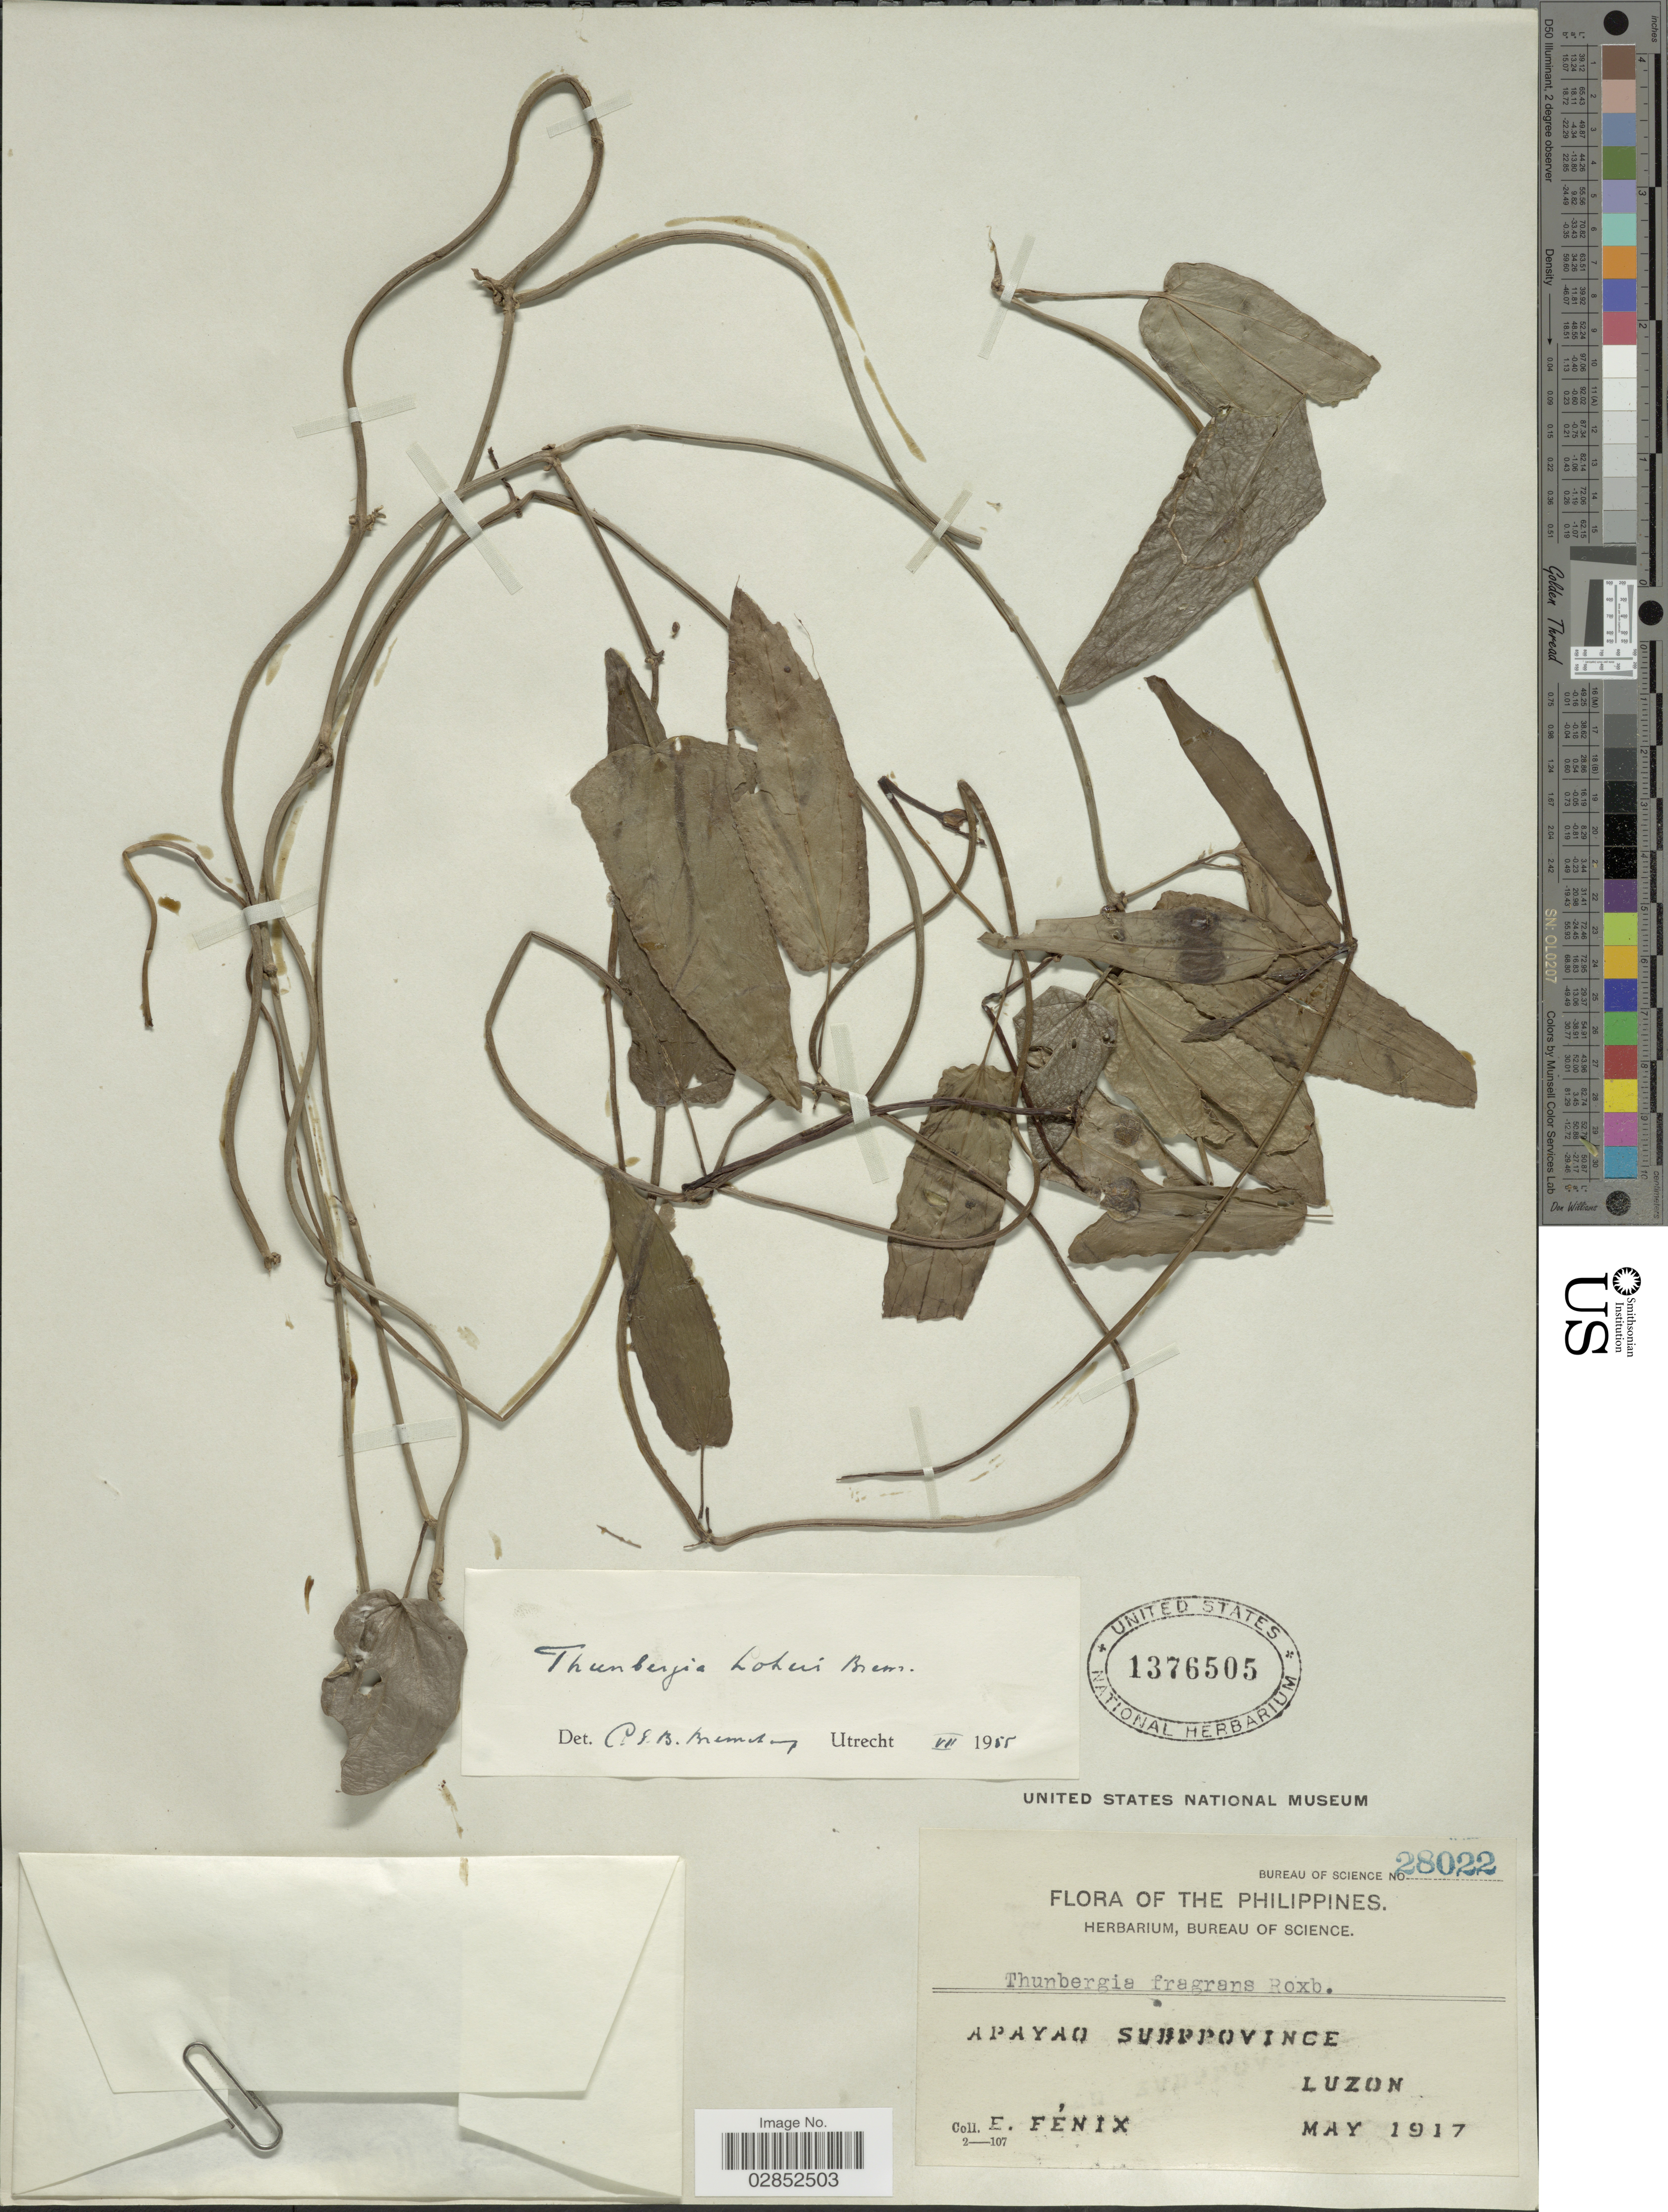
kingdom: Plantae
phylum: Tracheophyta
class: Magnoliopsida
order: Lamiales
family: Acanthaceae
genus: Thunbergia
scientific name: Thunbergia loheri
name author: Bremek.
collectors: E. Fénix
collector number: Bureau of Science 28022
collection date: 1917-05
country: Philippines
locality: Apayao Subprovince, Luzon.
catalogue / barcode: US 1376505